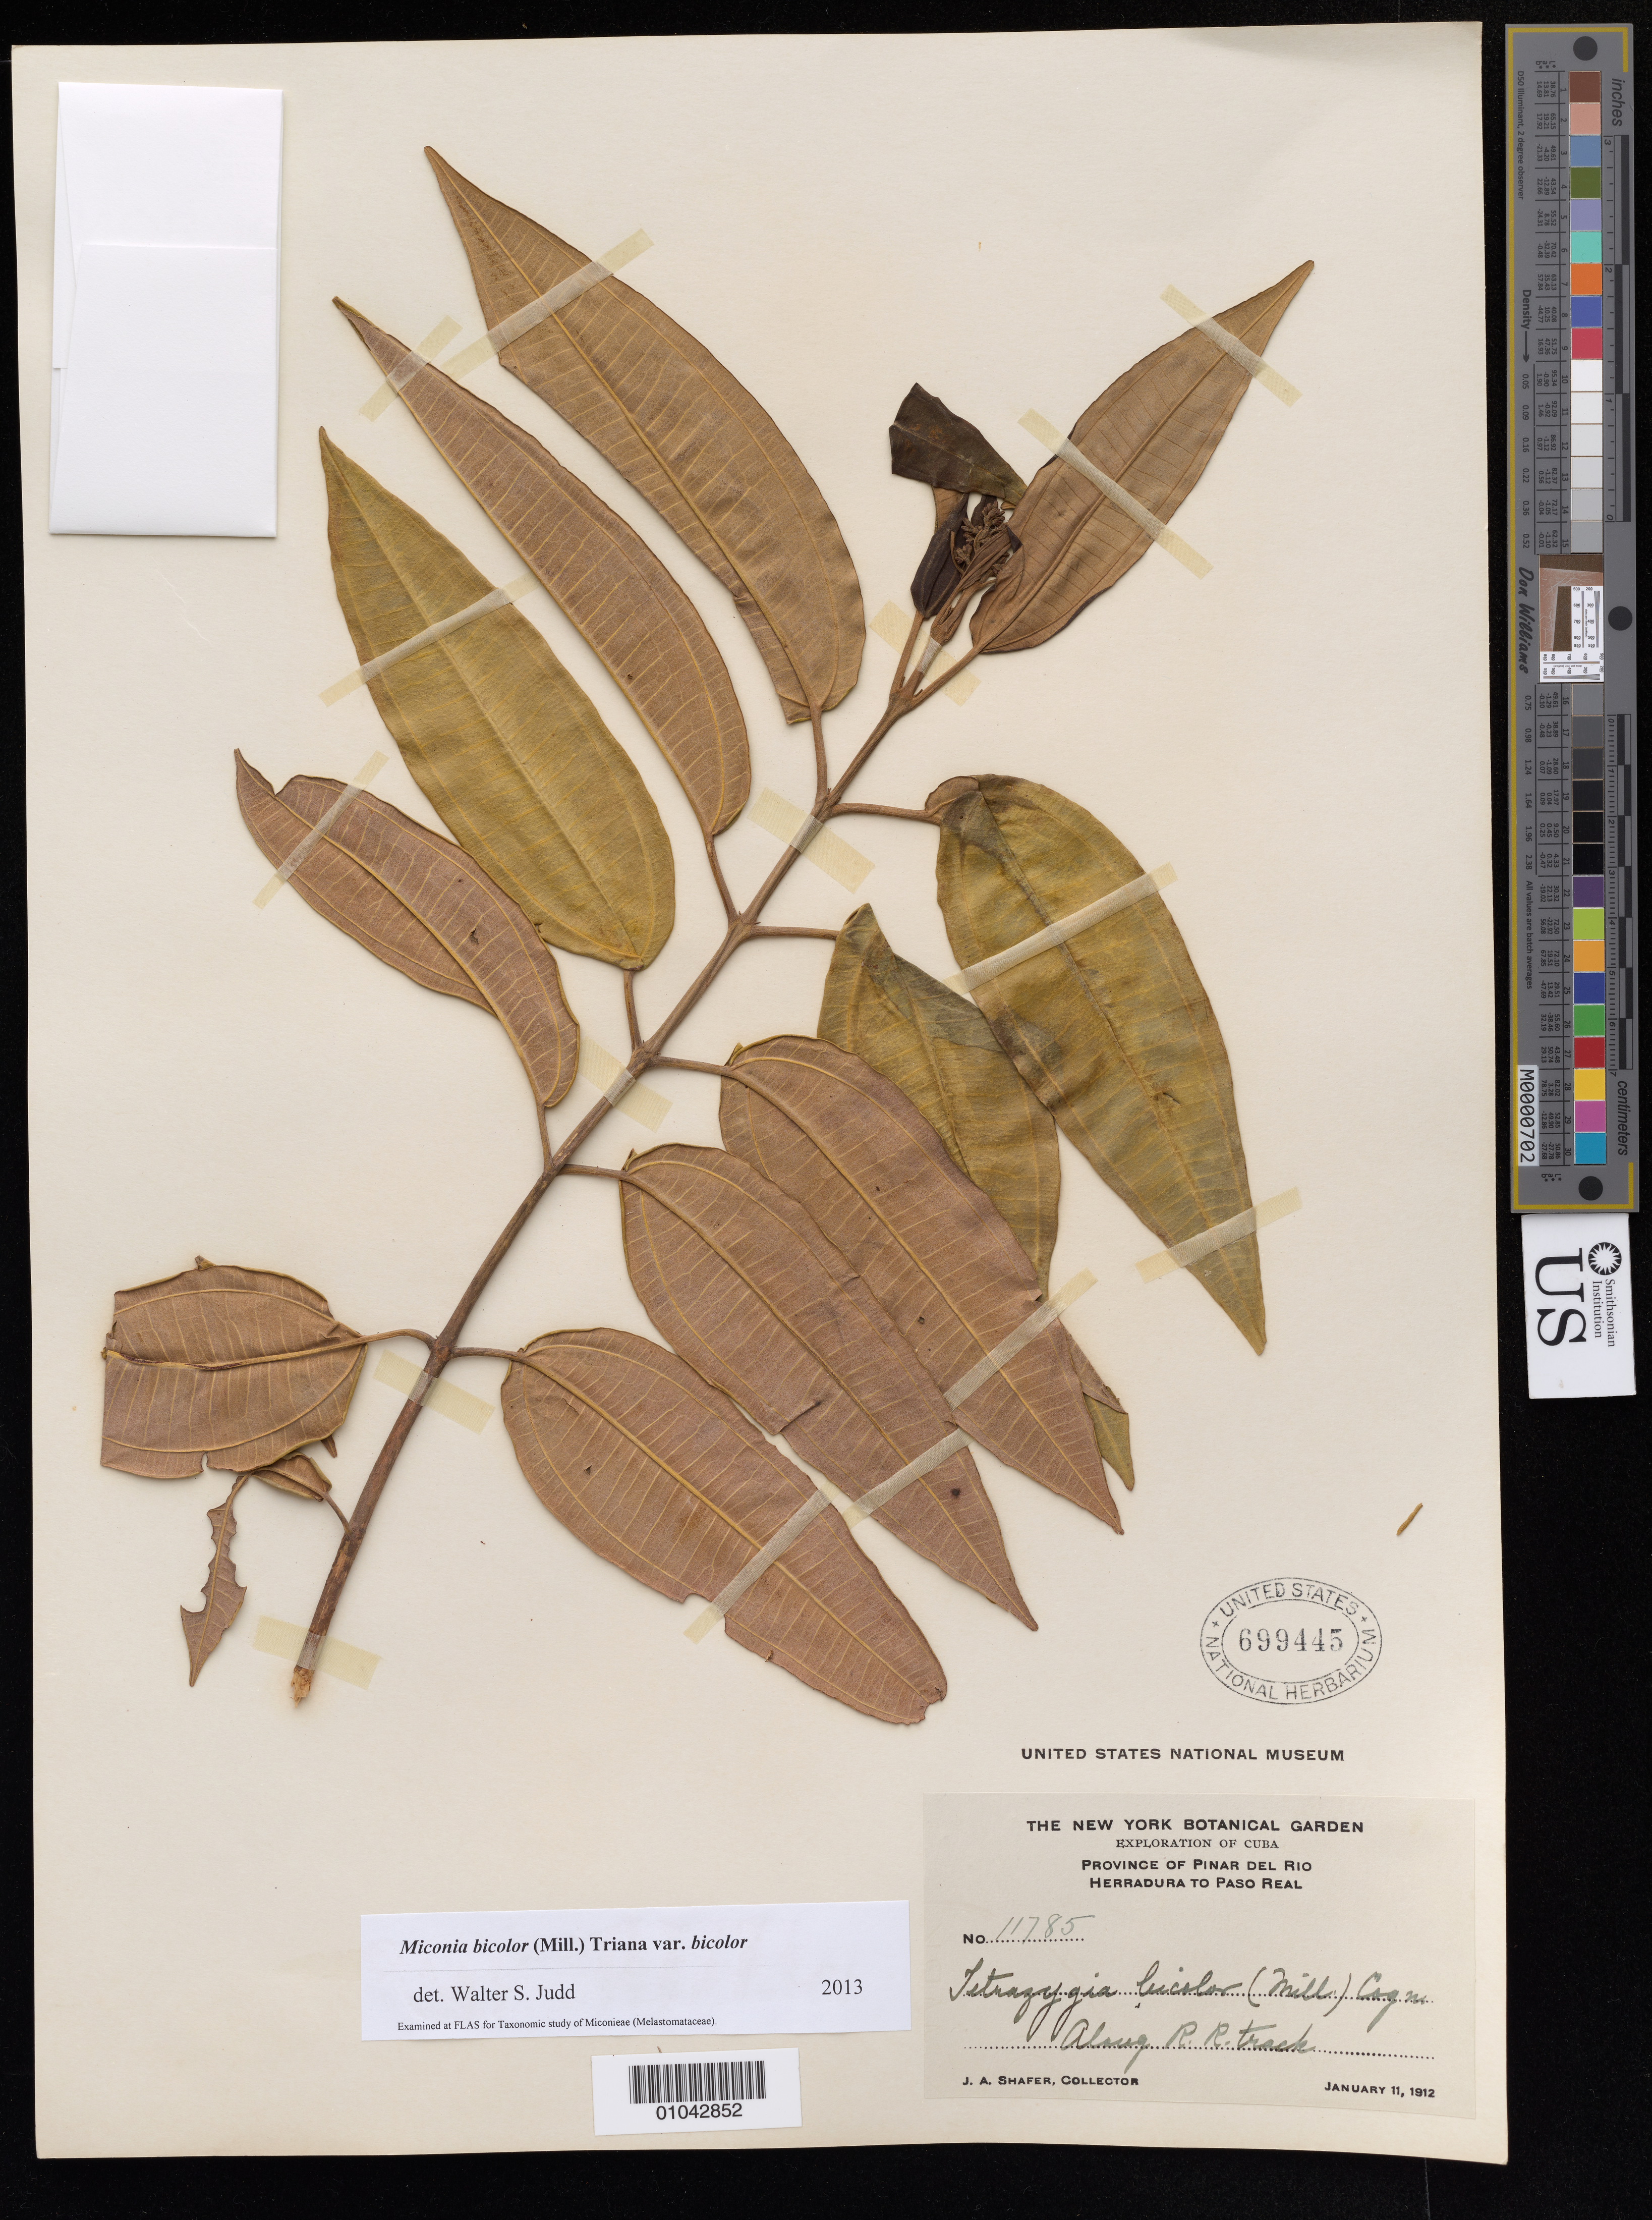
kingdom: Plantae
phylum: Tracheophyta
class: Magnoliopsida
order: Myrtales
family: Melastomataceae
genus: Miconia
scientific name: Miconia bicolor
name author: (Mill.) Triana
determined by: Judd, Walter S.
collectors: J. A. Shafer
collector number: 11785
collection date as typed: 11 Jan 1912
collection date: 1912-01-11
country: Cuba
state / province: Pinar del Río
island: Cuba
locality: Herradura to Paso Real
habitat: Along railroad track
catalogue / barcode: US 699445